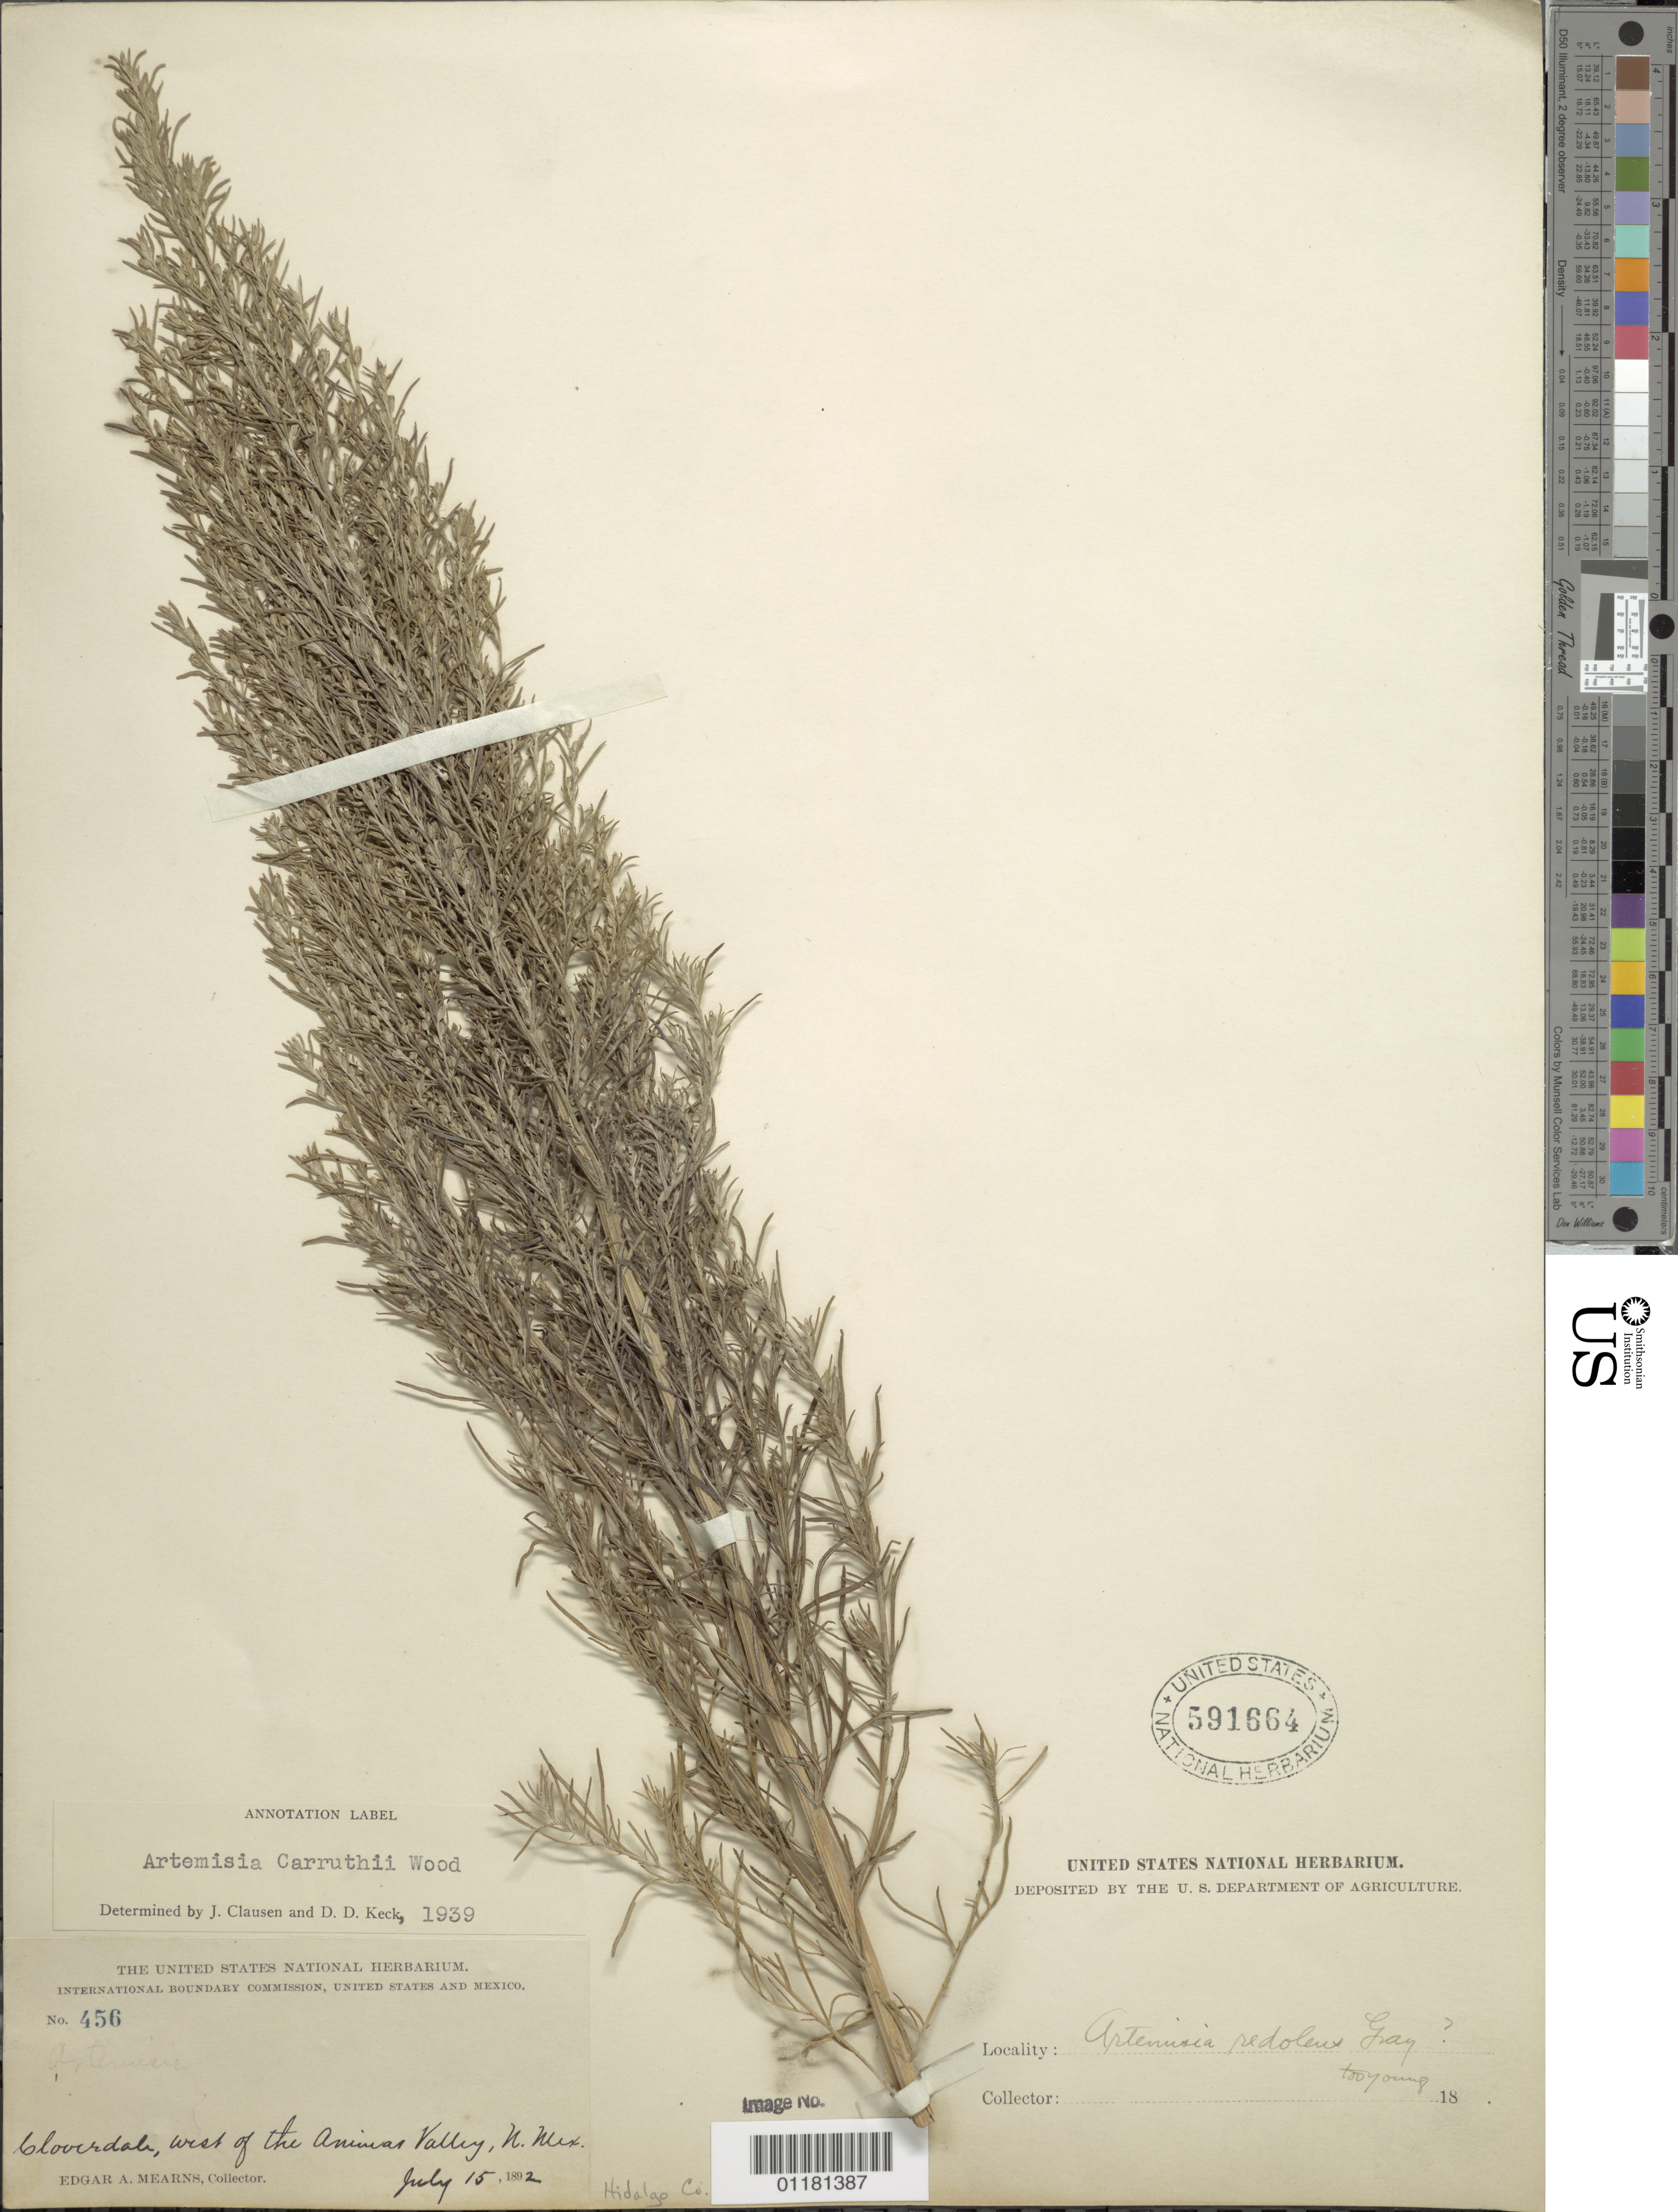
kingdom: Plantae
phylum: Tracheophyta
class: Magnoliopsida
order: Asterales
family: Asteraceae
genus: Artemisia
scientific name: Artemisia carruthii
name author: Alph. Wood ex Carruth.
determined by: Clausen, J.; Keck, David D.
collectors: E. A. Mearns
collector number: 456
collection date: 1892-07-15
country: United States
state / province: New Mexico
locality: Cloverdale, west of Animas Valley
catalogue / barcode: US 591664